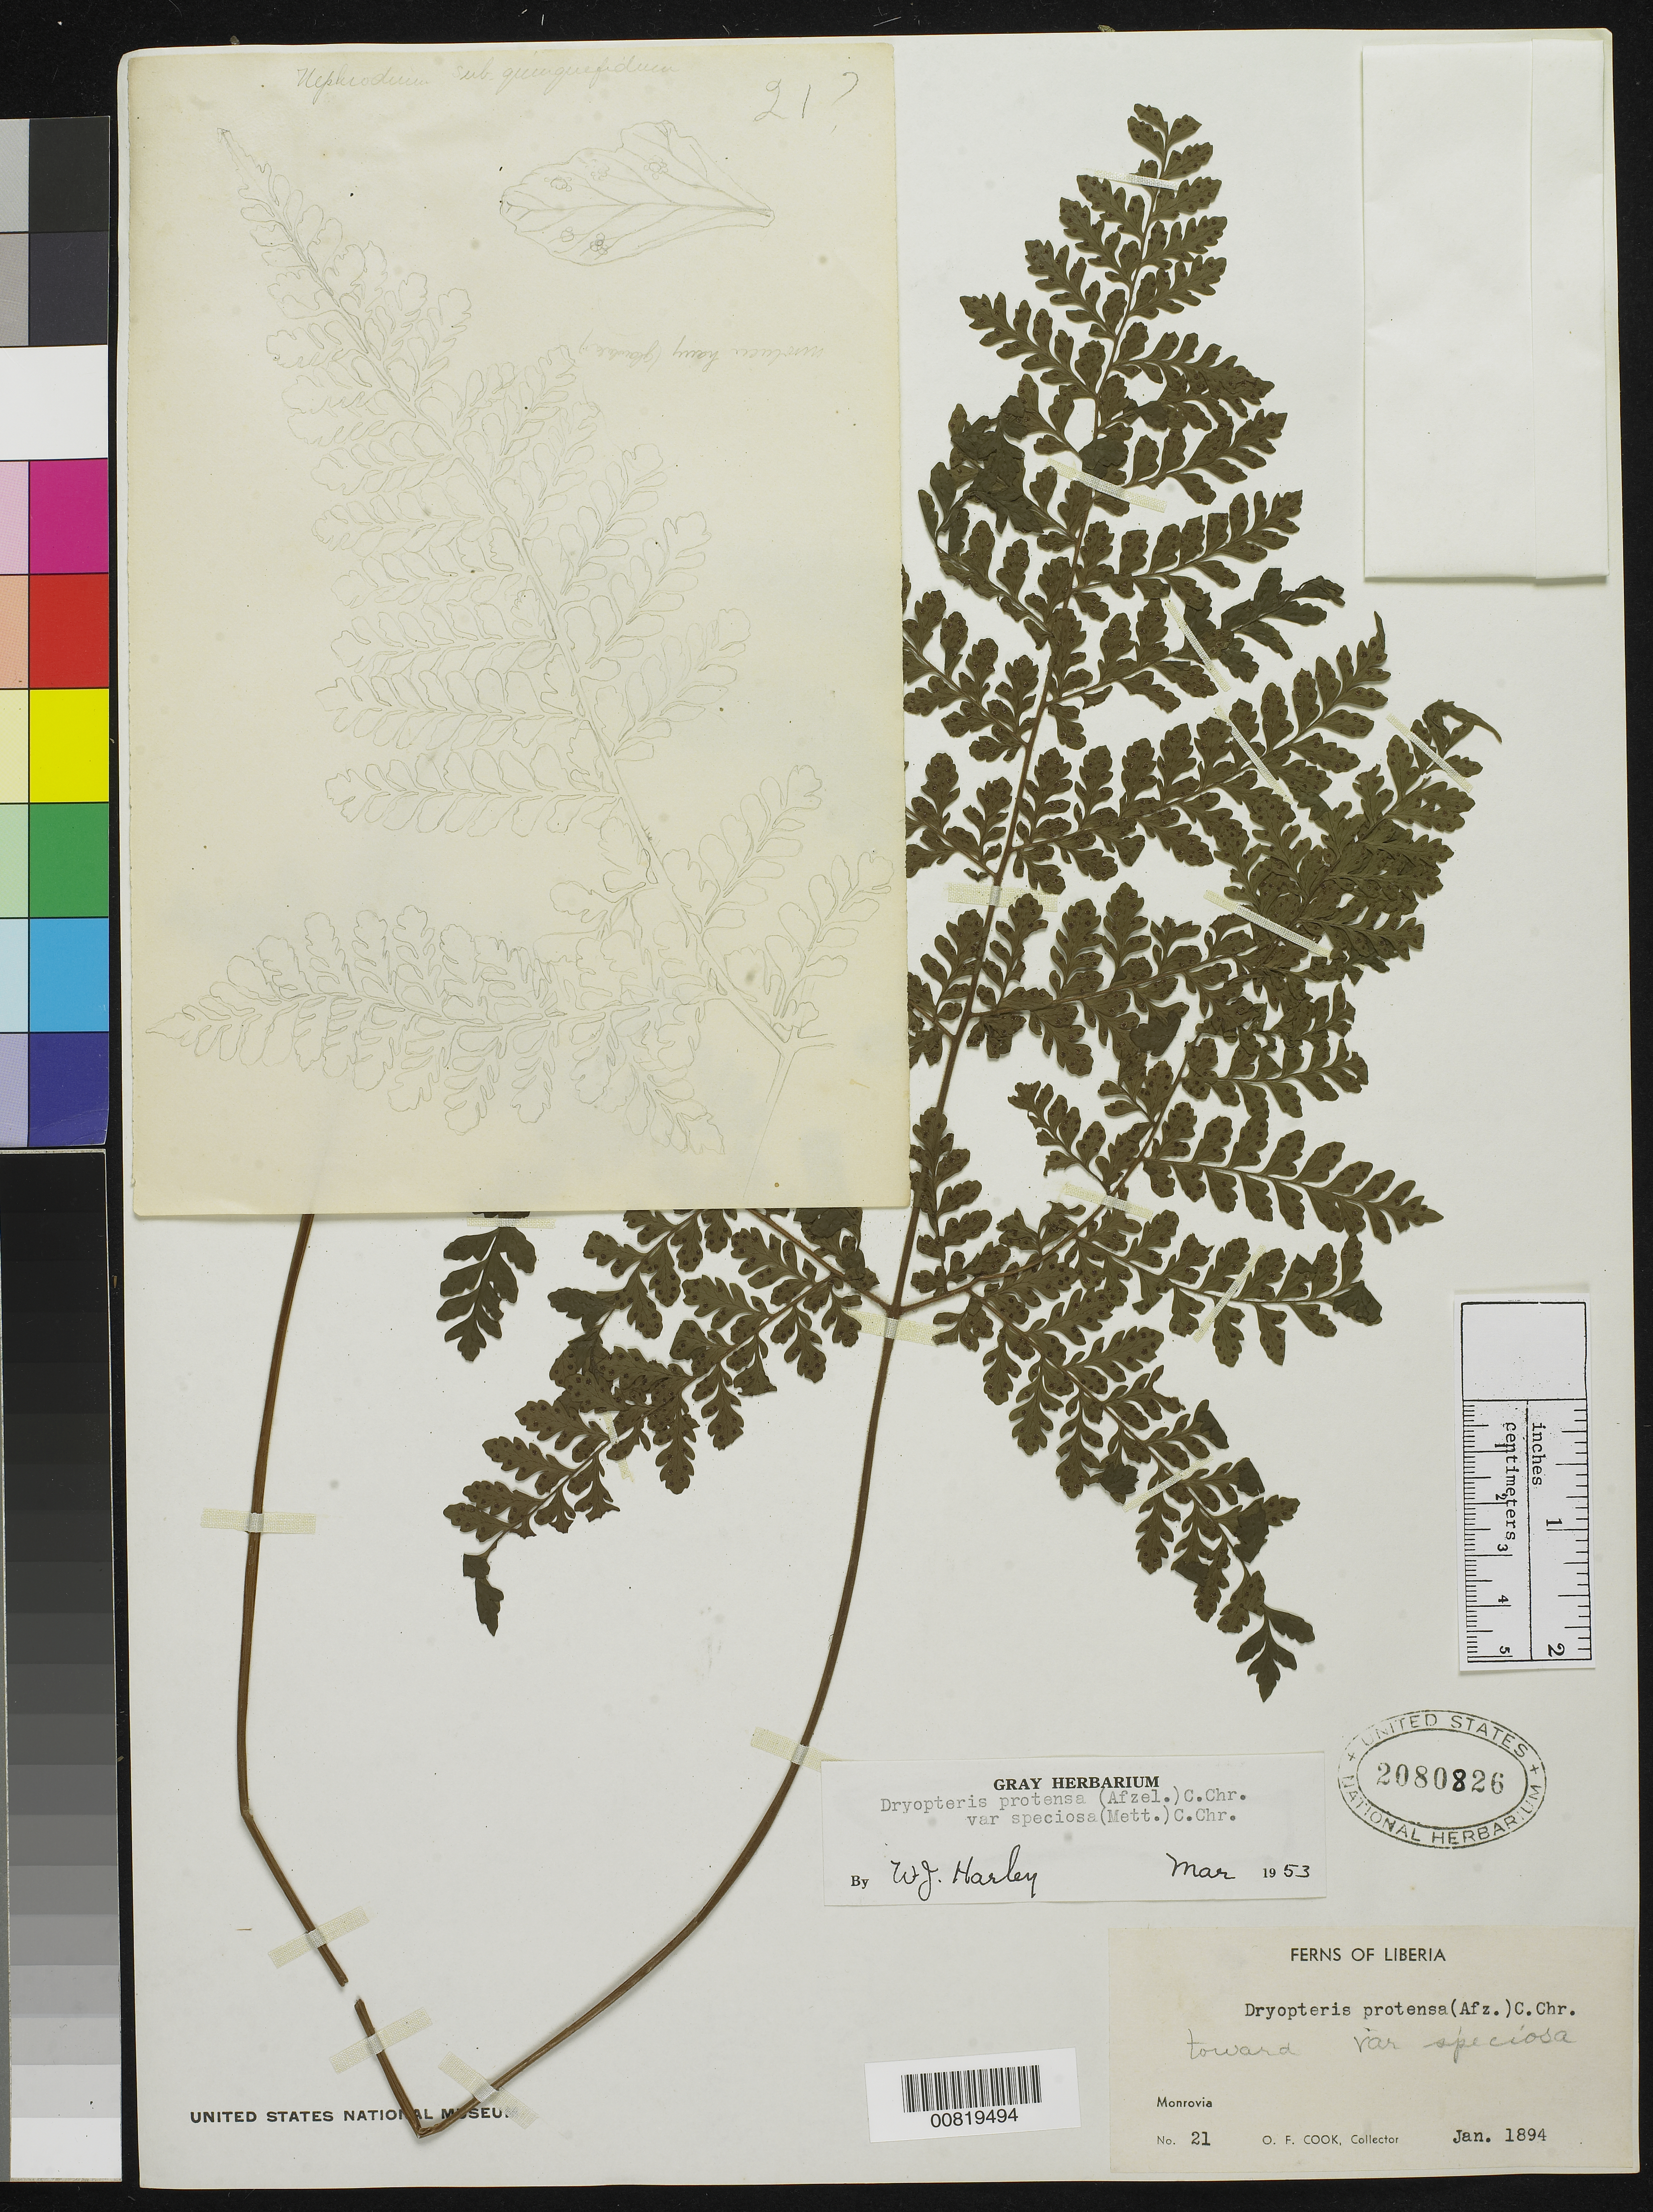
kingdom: Plantae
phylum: Tracheophyta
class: Polypodiopsida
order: Polypodiales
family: Tectariaceae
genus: Triplophyllum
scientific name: Triplophyllum speciosum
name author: (Mett. ex Kuhn)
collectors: O. F. Cook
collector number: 21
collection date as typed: Jan 1894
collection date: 1894-01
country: Liberia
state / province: Montserrado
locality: Monrovia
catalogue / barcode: US 2080826